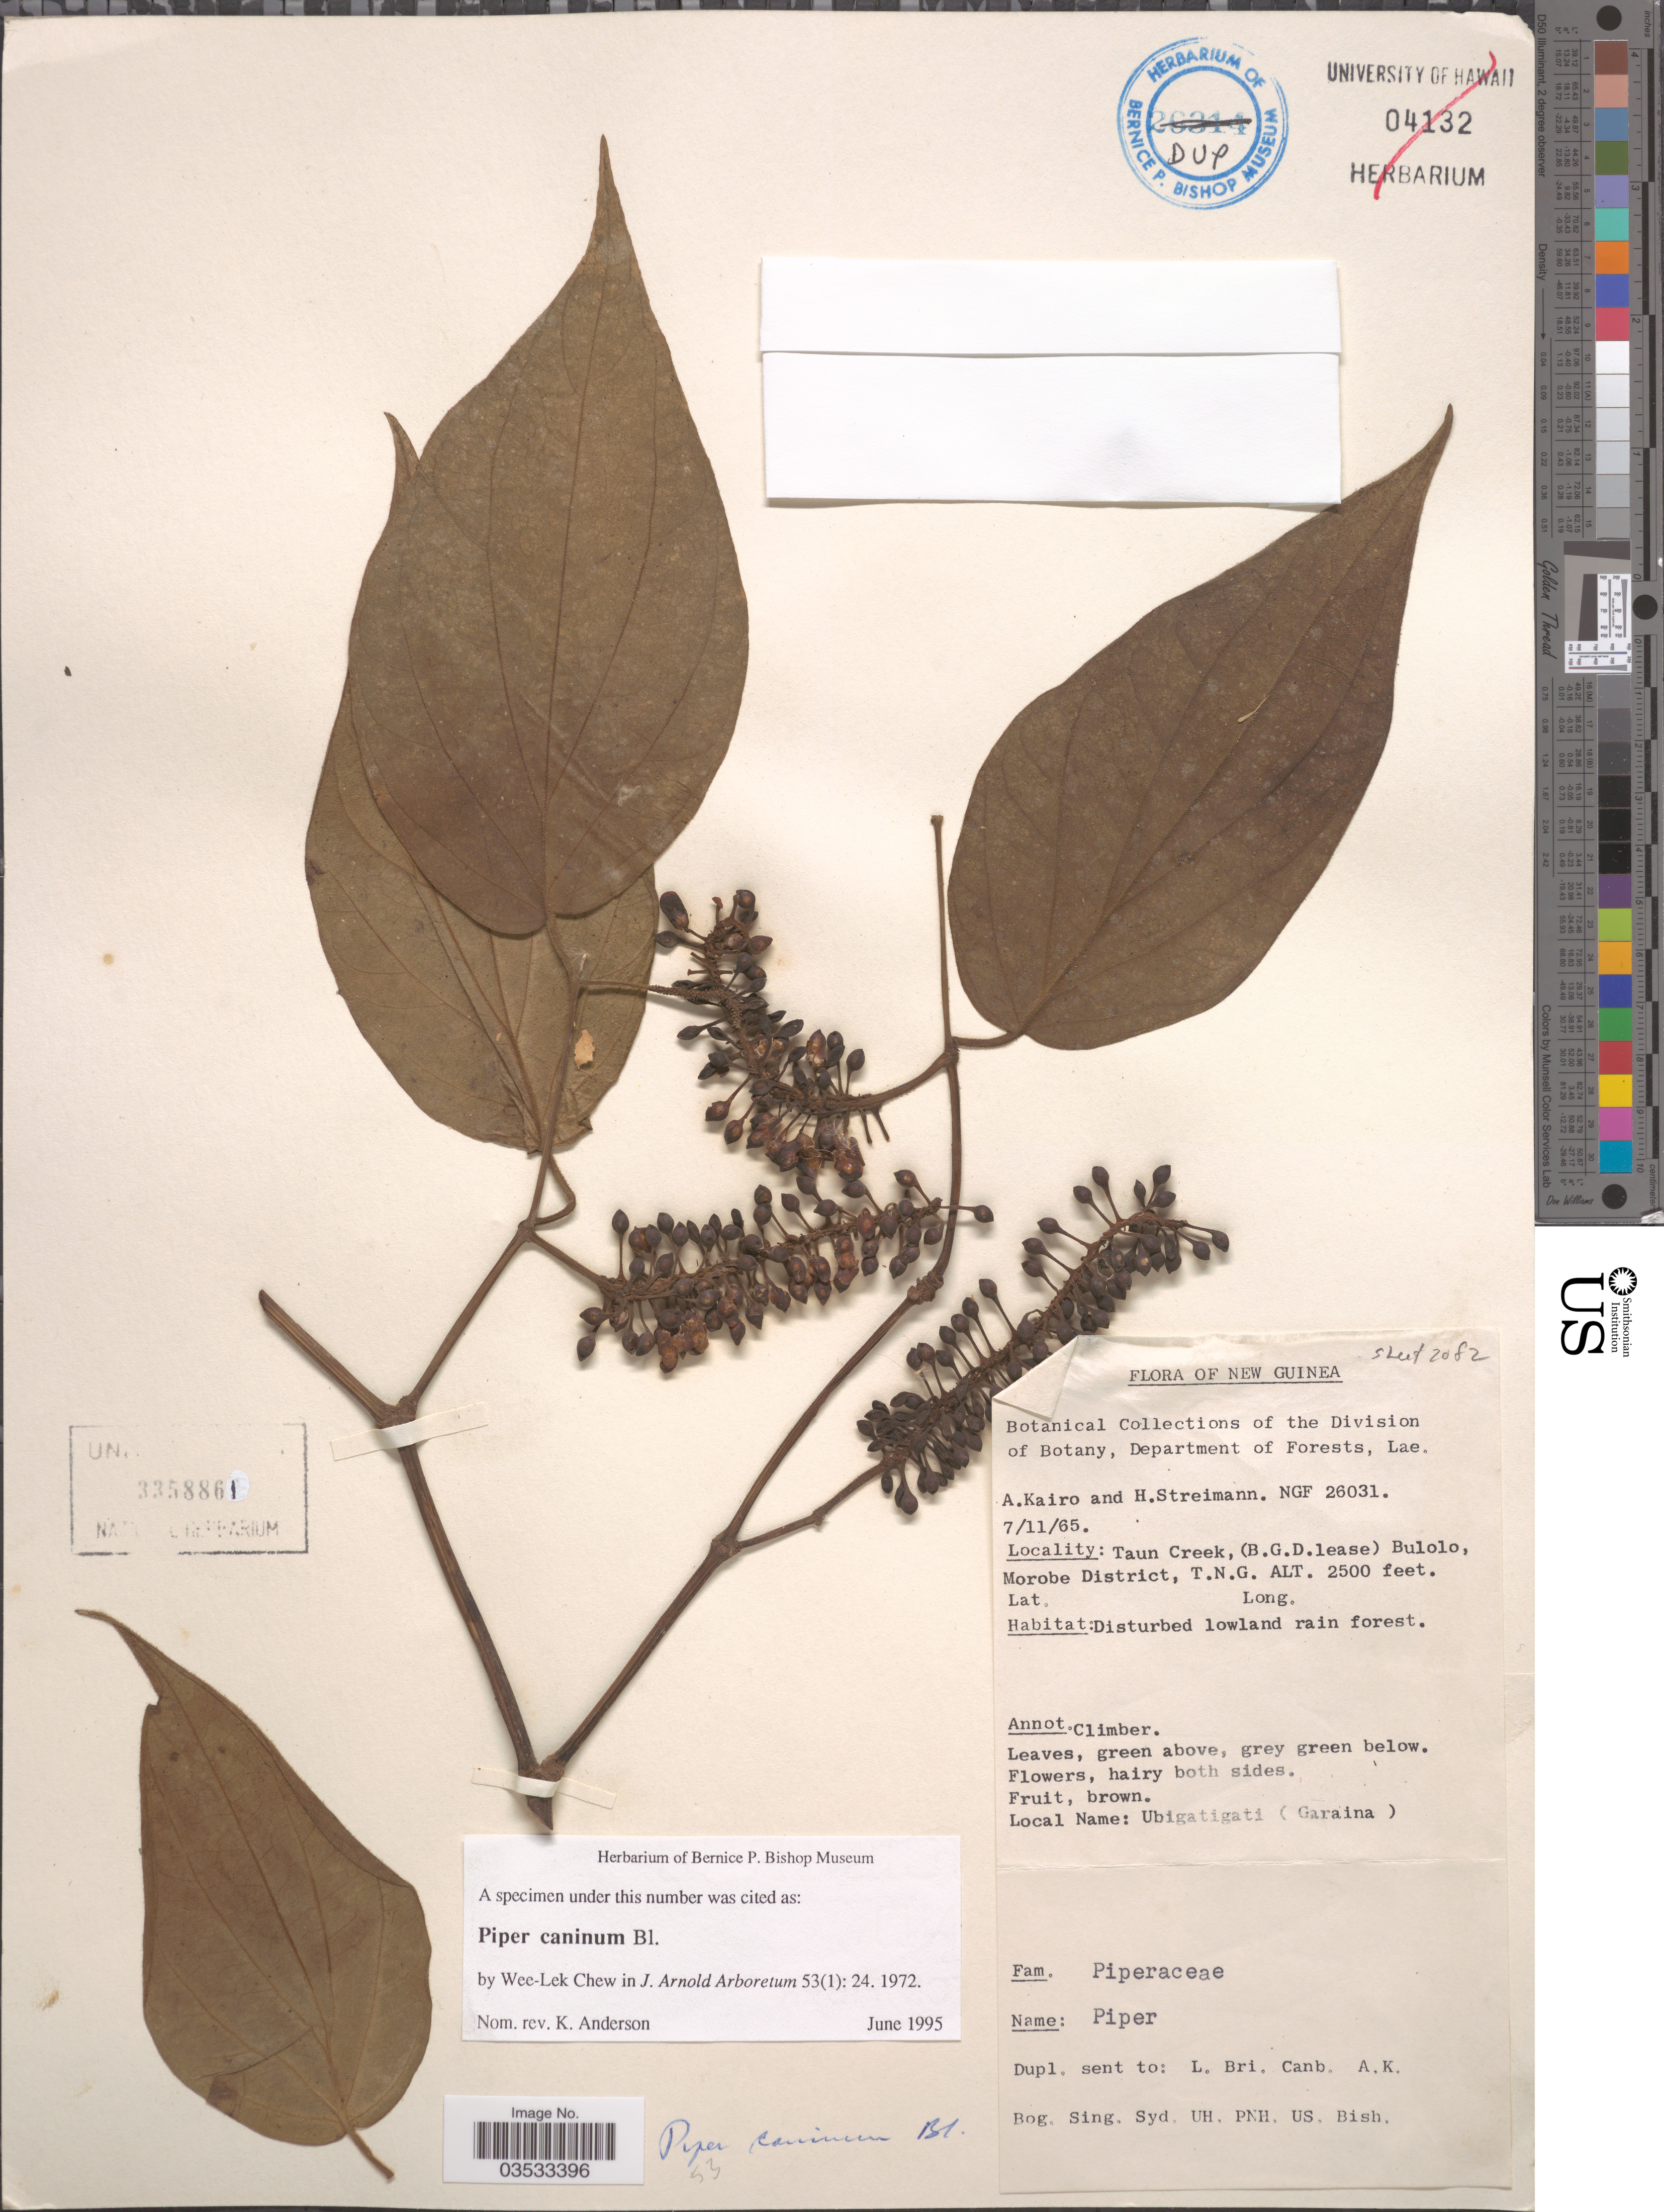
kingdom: Plantae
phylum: Tracheophyta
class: Magnoliopsida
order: Piperales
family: Piperaceae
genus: Piper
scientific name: Piper caninum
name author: Blume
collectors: A. Kairo & H. Streimann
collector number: NGF 26031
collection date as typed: Transcribed d/m/y: 7/11/65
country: Papua New Guinea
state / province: Morobe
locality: Taun Creek, (B.G.D. lease) Bulolo, Morobe District, T.N.G.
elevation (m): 762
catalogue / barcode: US 3358861